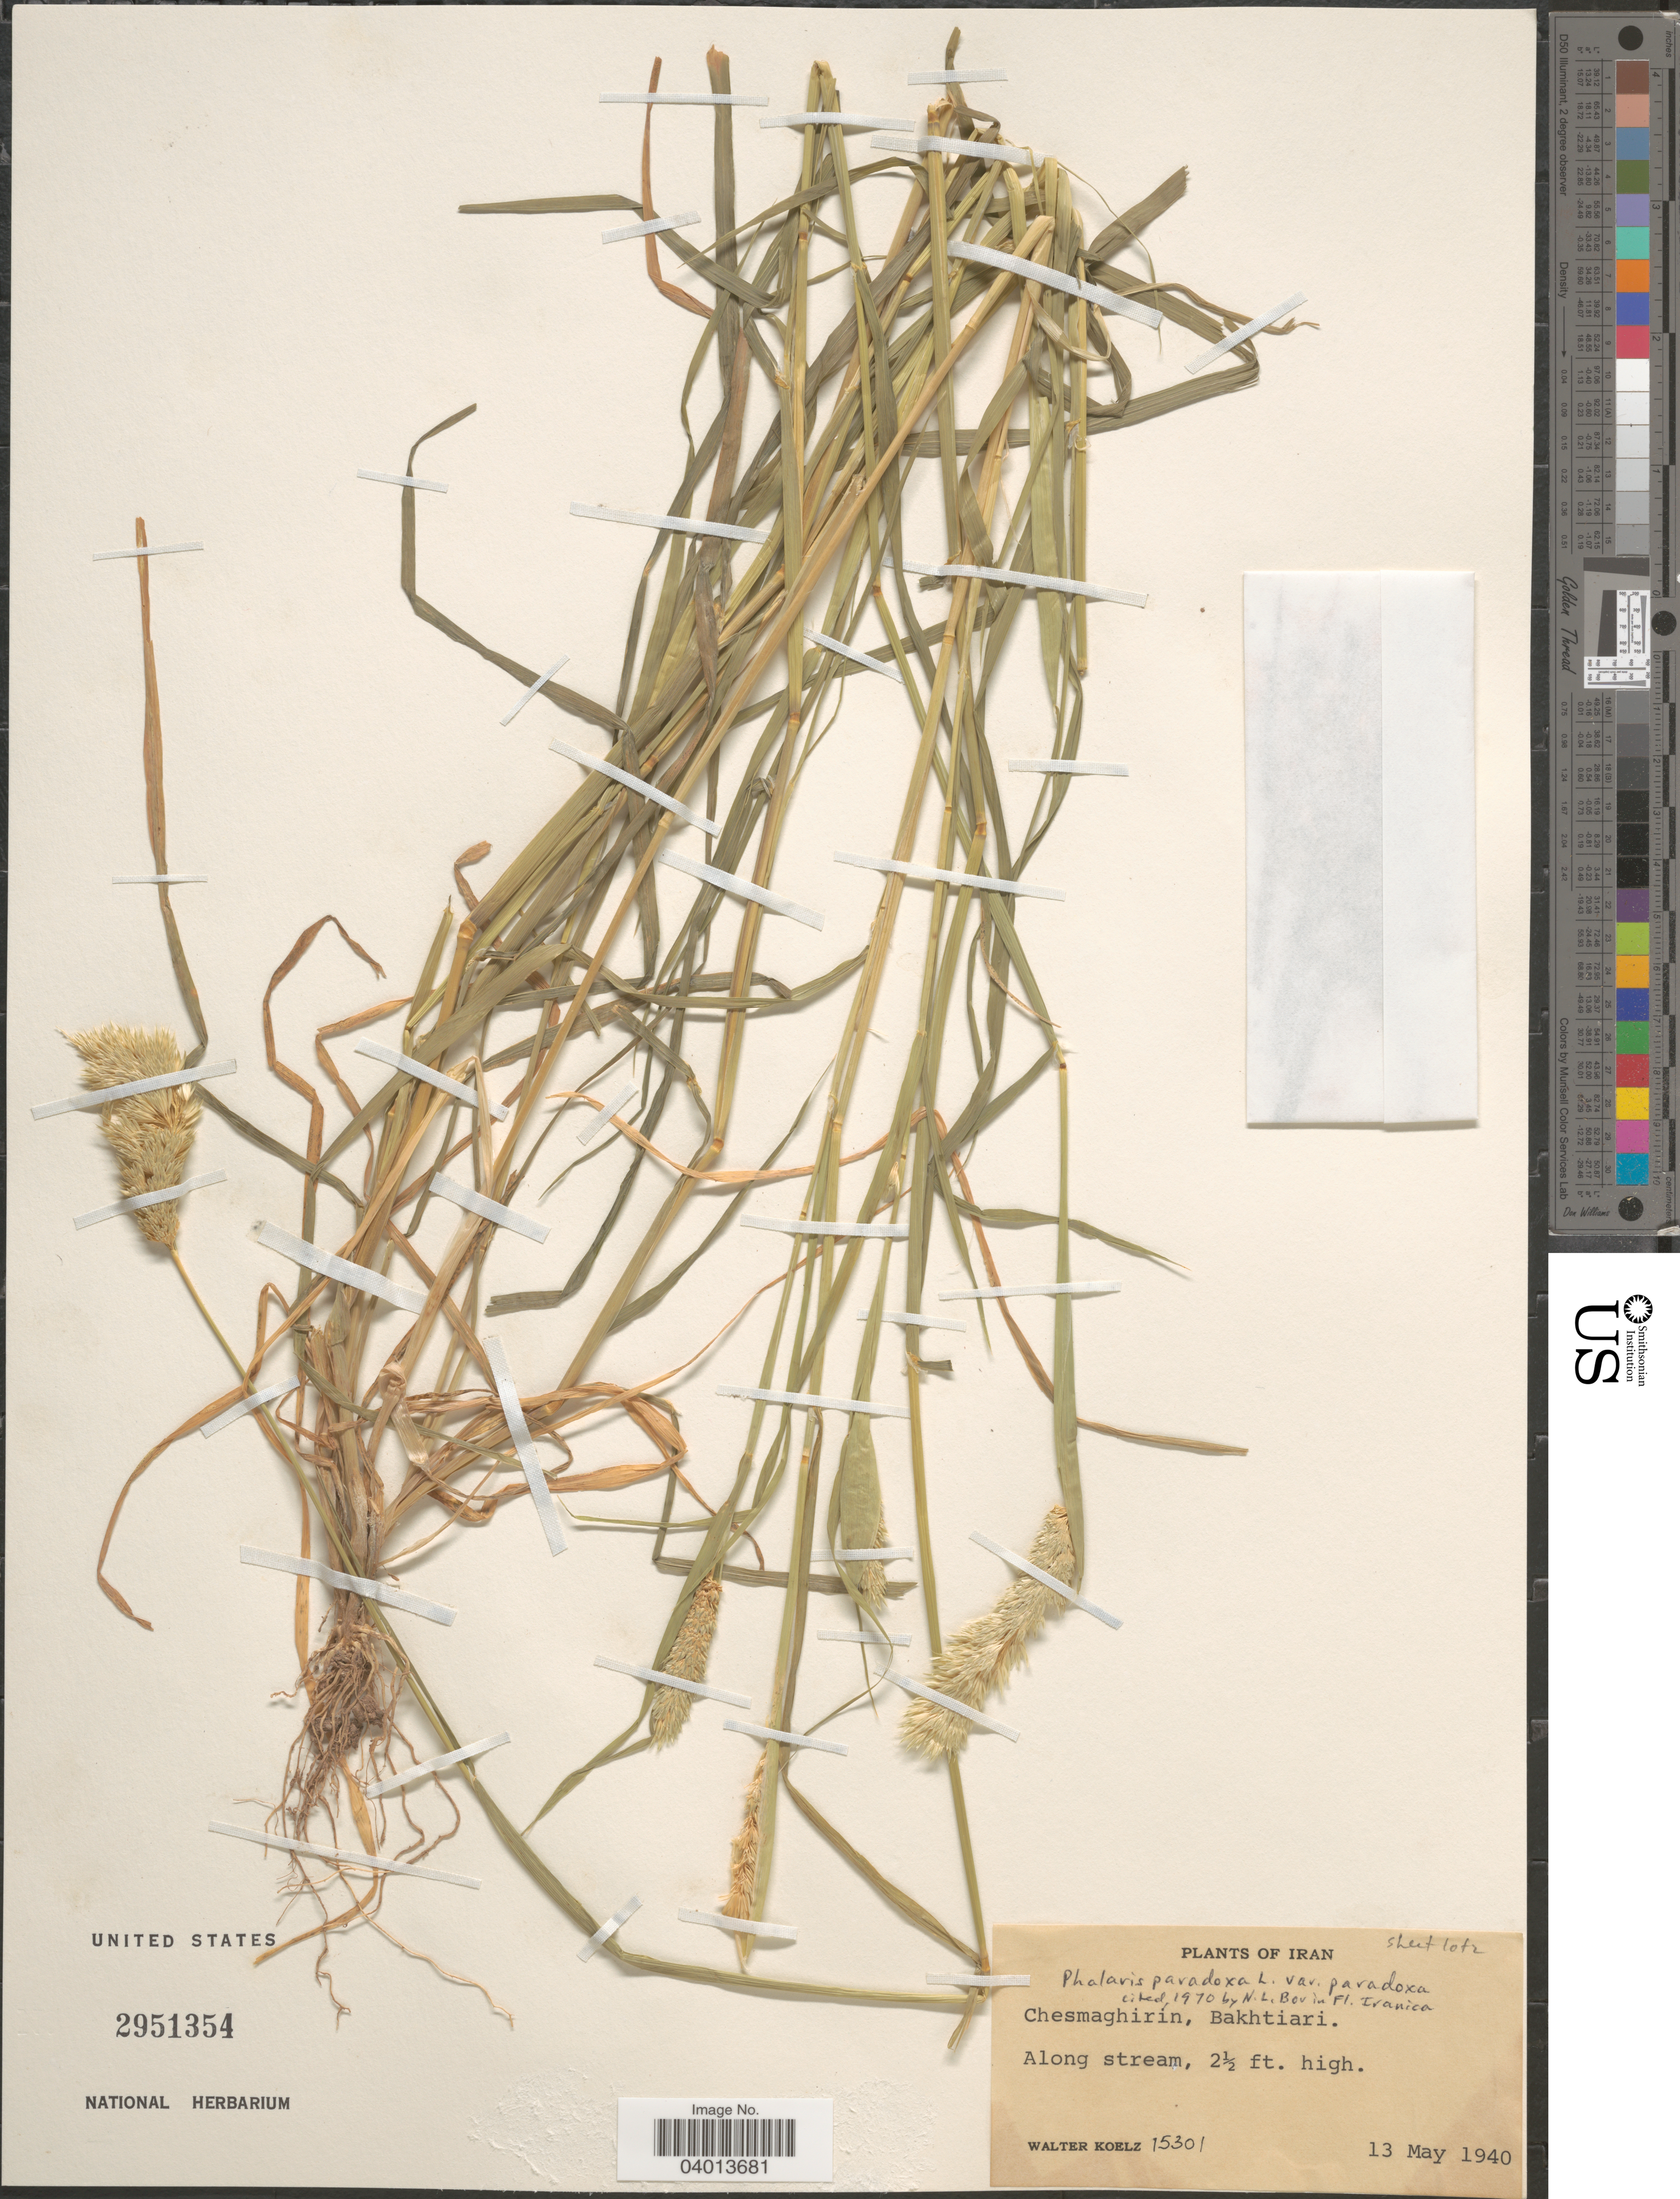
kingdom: Plantae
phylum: Tracheophyta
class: Liliopsida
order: Poales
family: Poaceae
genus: Phalaris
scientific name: Phalaris paradoxa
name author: L.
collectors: W. N. Koelz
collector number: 15301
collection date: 1940-05-13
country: Iran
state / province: Chahar Mahaal and Bakhtiari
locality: Chesmaghirin, Bakhtiari.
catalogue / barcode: US 2951354